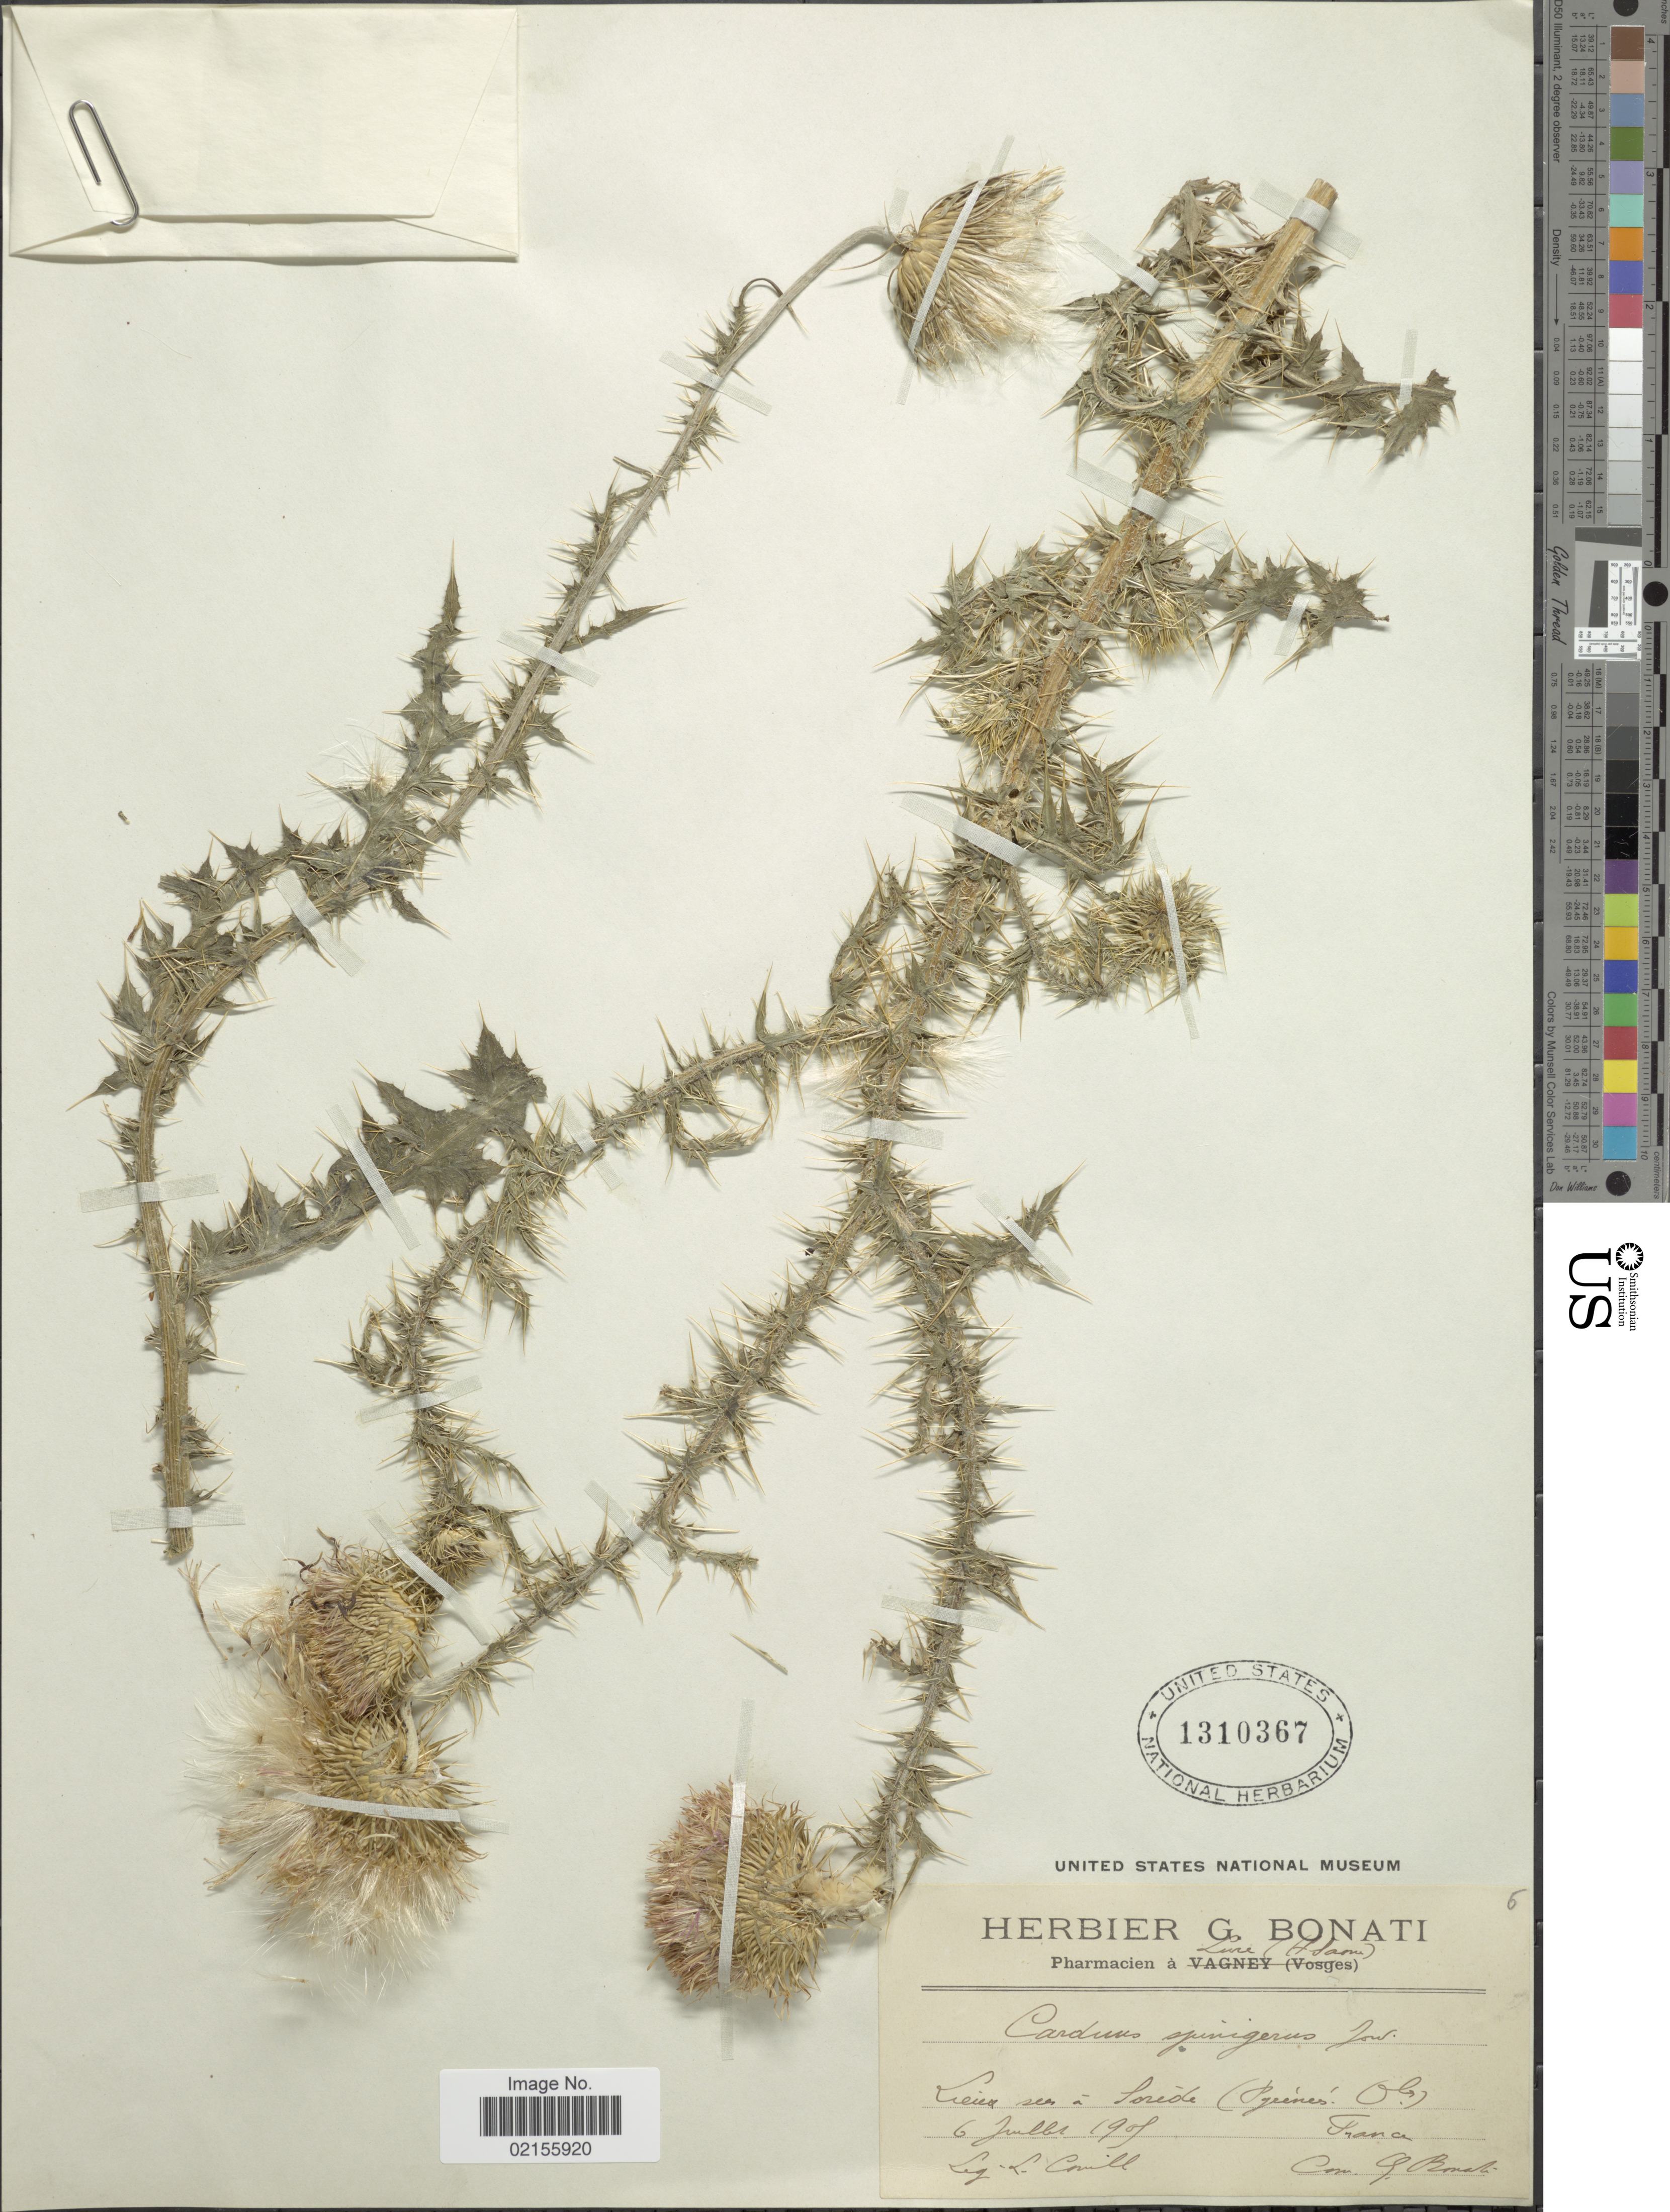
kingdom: Plantae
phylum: Tracheophyta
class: Magnoliopsida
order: Asterales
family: Asteraceae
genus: Carduus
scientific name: Carduus nigrescens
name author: Vill.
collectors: Conill, L.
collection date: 1909-07-06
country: France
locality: Lieux sen á Sorede (Pyrénees Oles)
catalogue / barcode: US 1310367